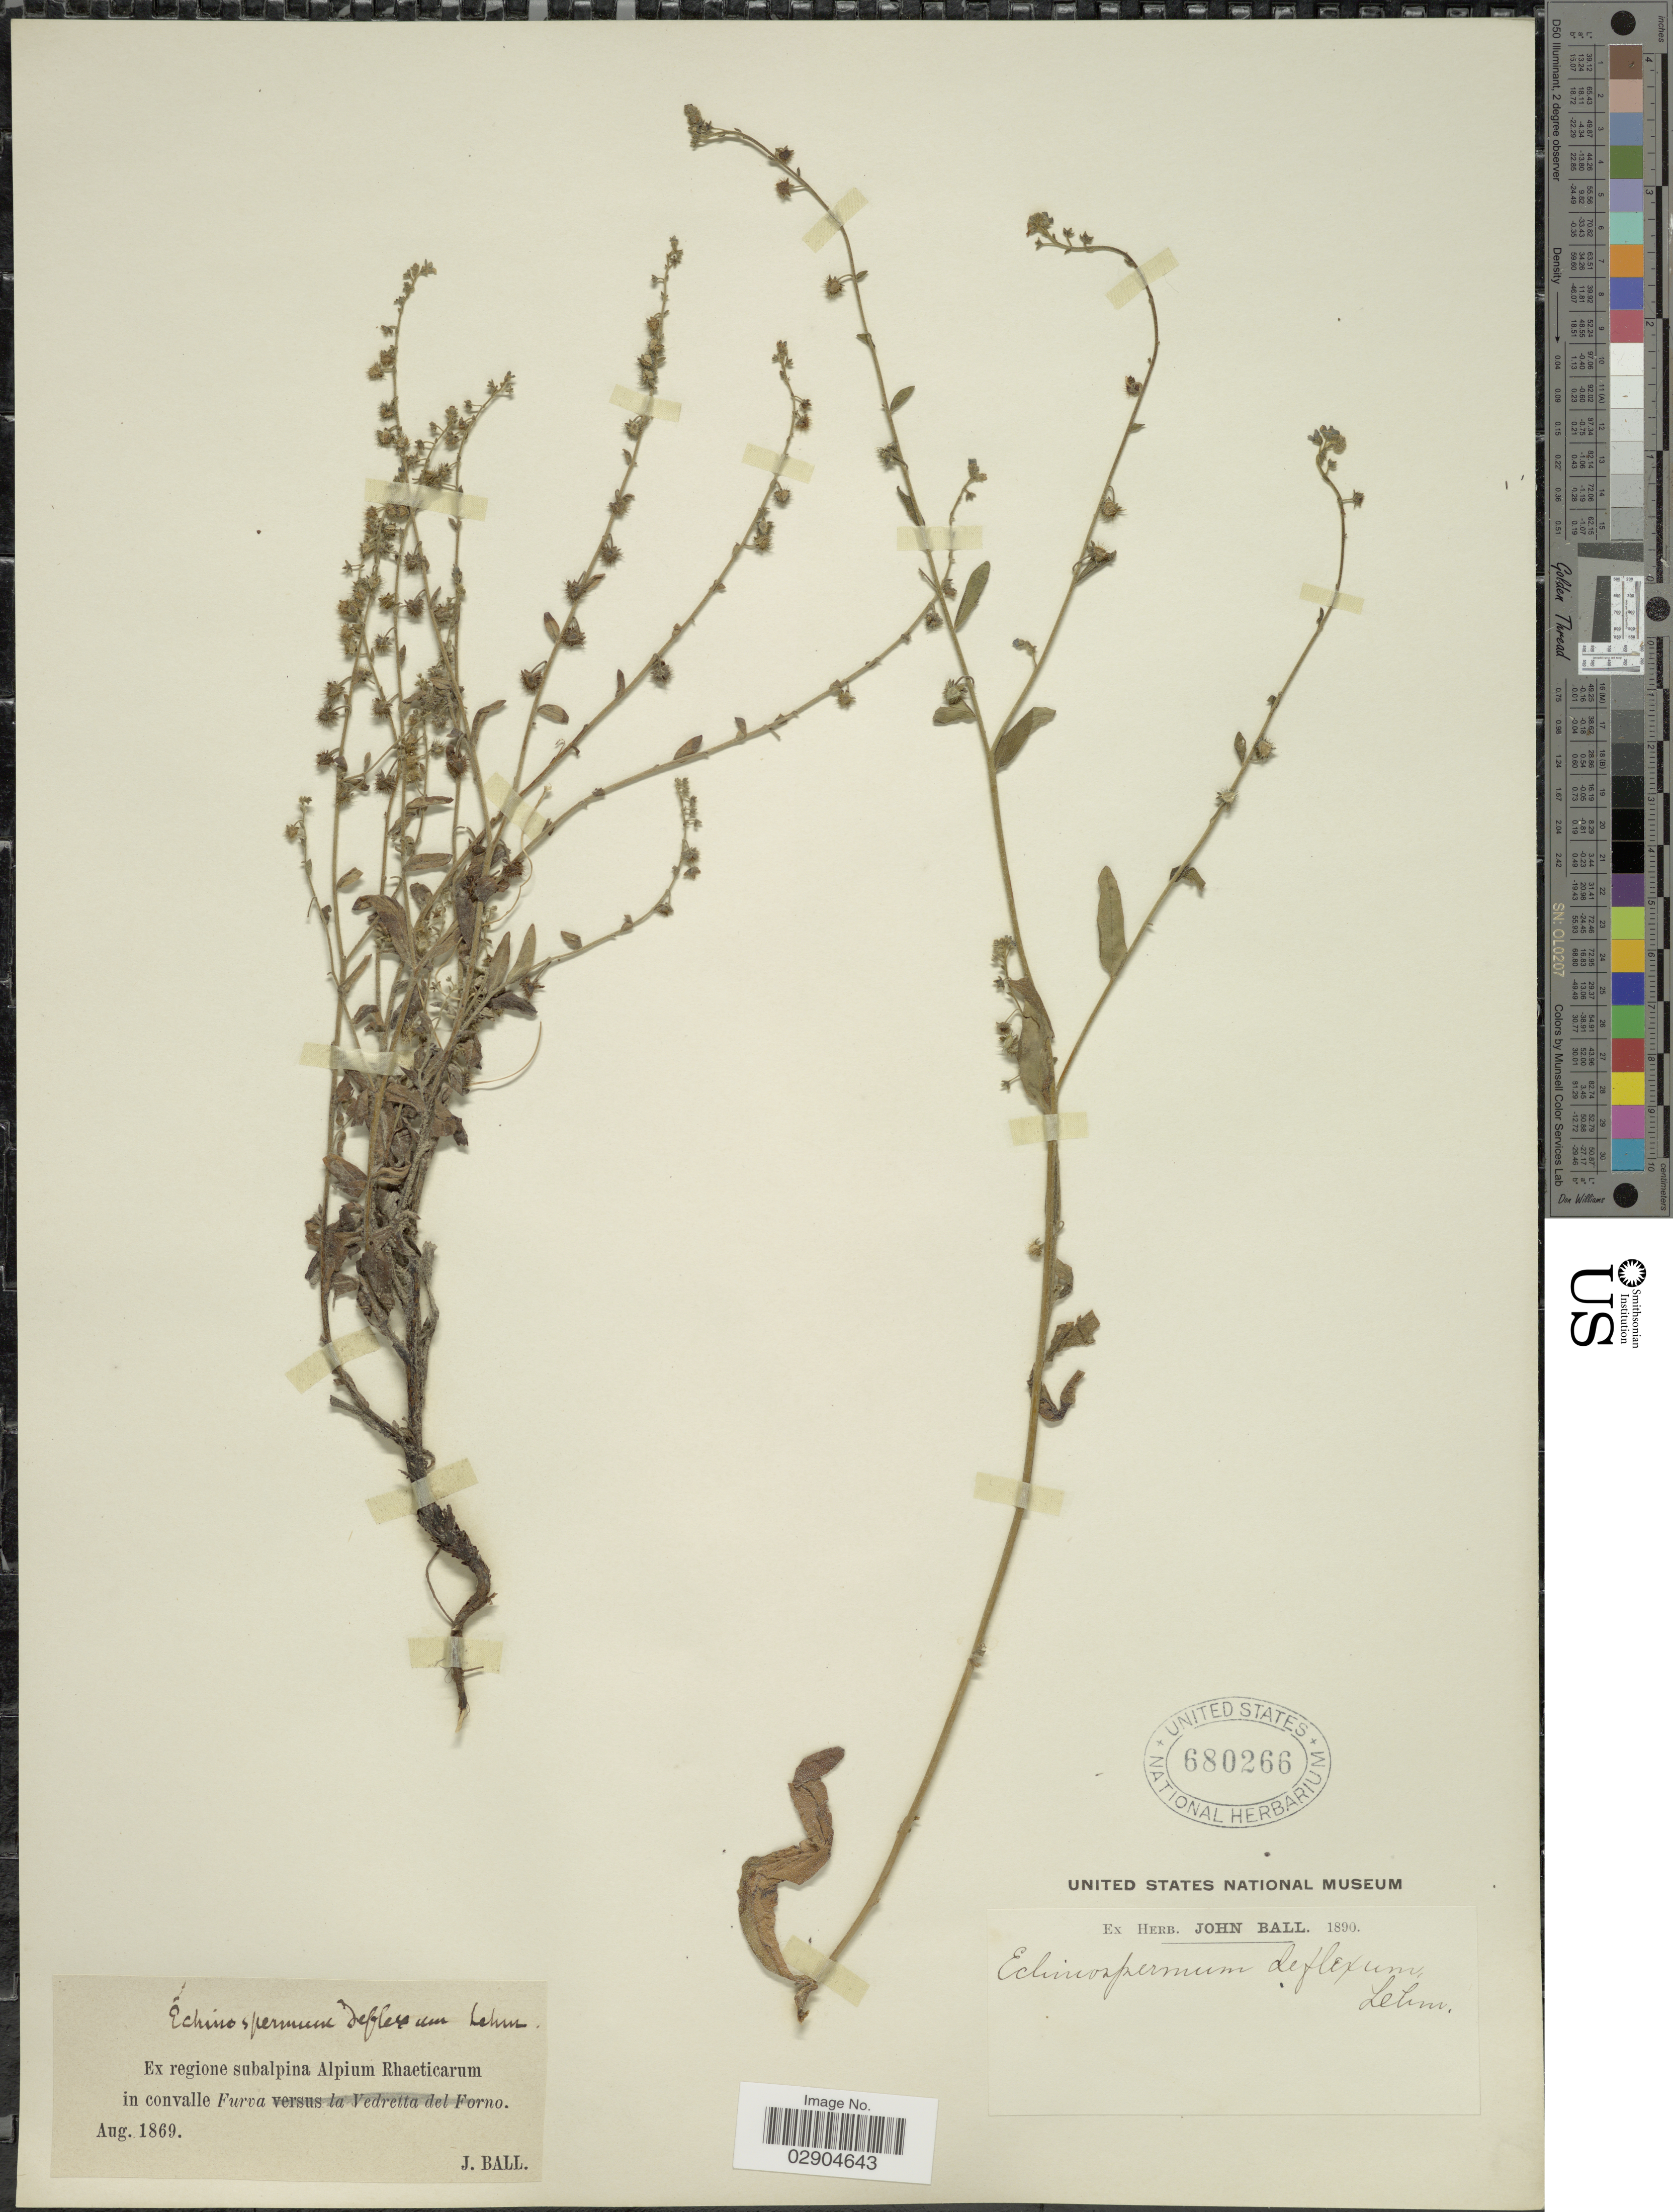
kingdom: Plantae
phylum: Tracheophyta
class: Magnoliopsida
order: Boraginales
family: Boraginaceae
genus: Lappula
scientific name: Lappula deflexa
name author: (Wahlenb.) Garcke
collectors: J. Ball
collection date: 1869-08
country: Switzerland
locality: Regione subalpina Alpium Rhaeticarum in convalle Furva.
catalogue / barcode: US 680266